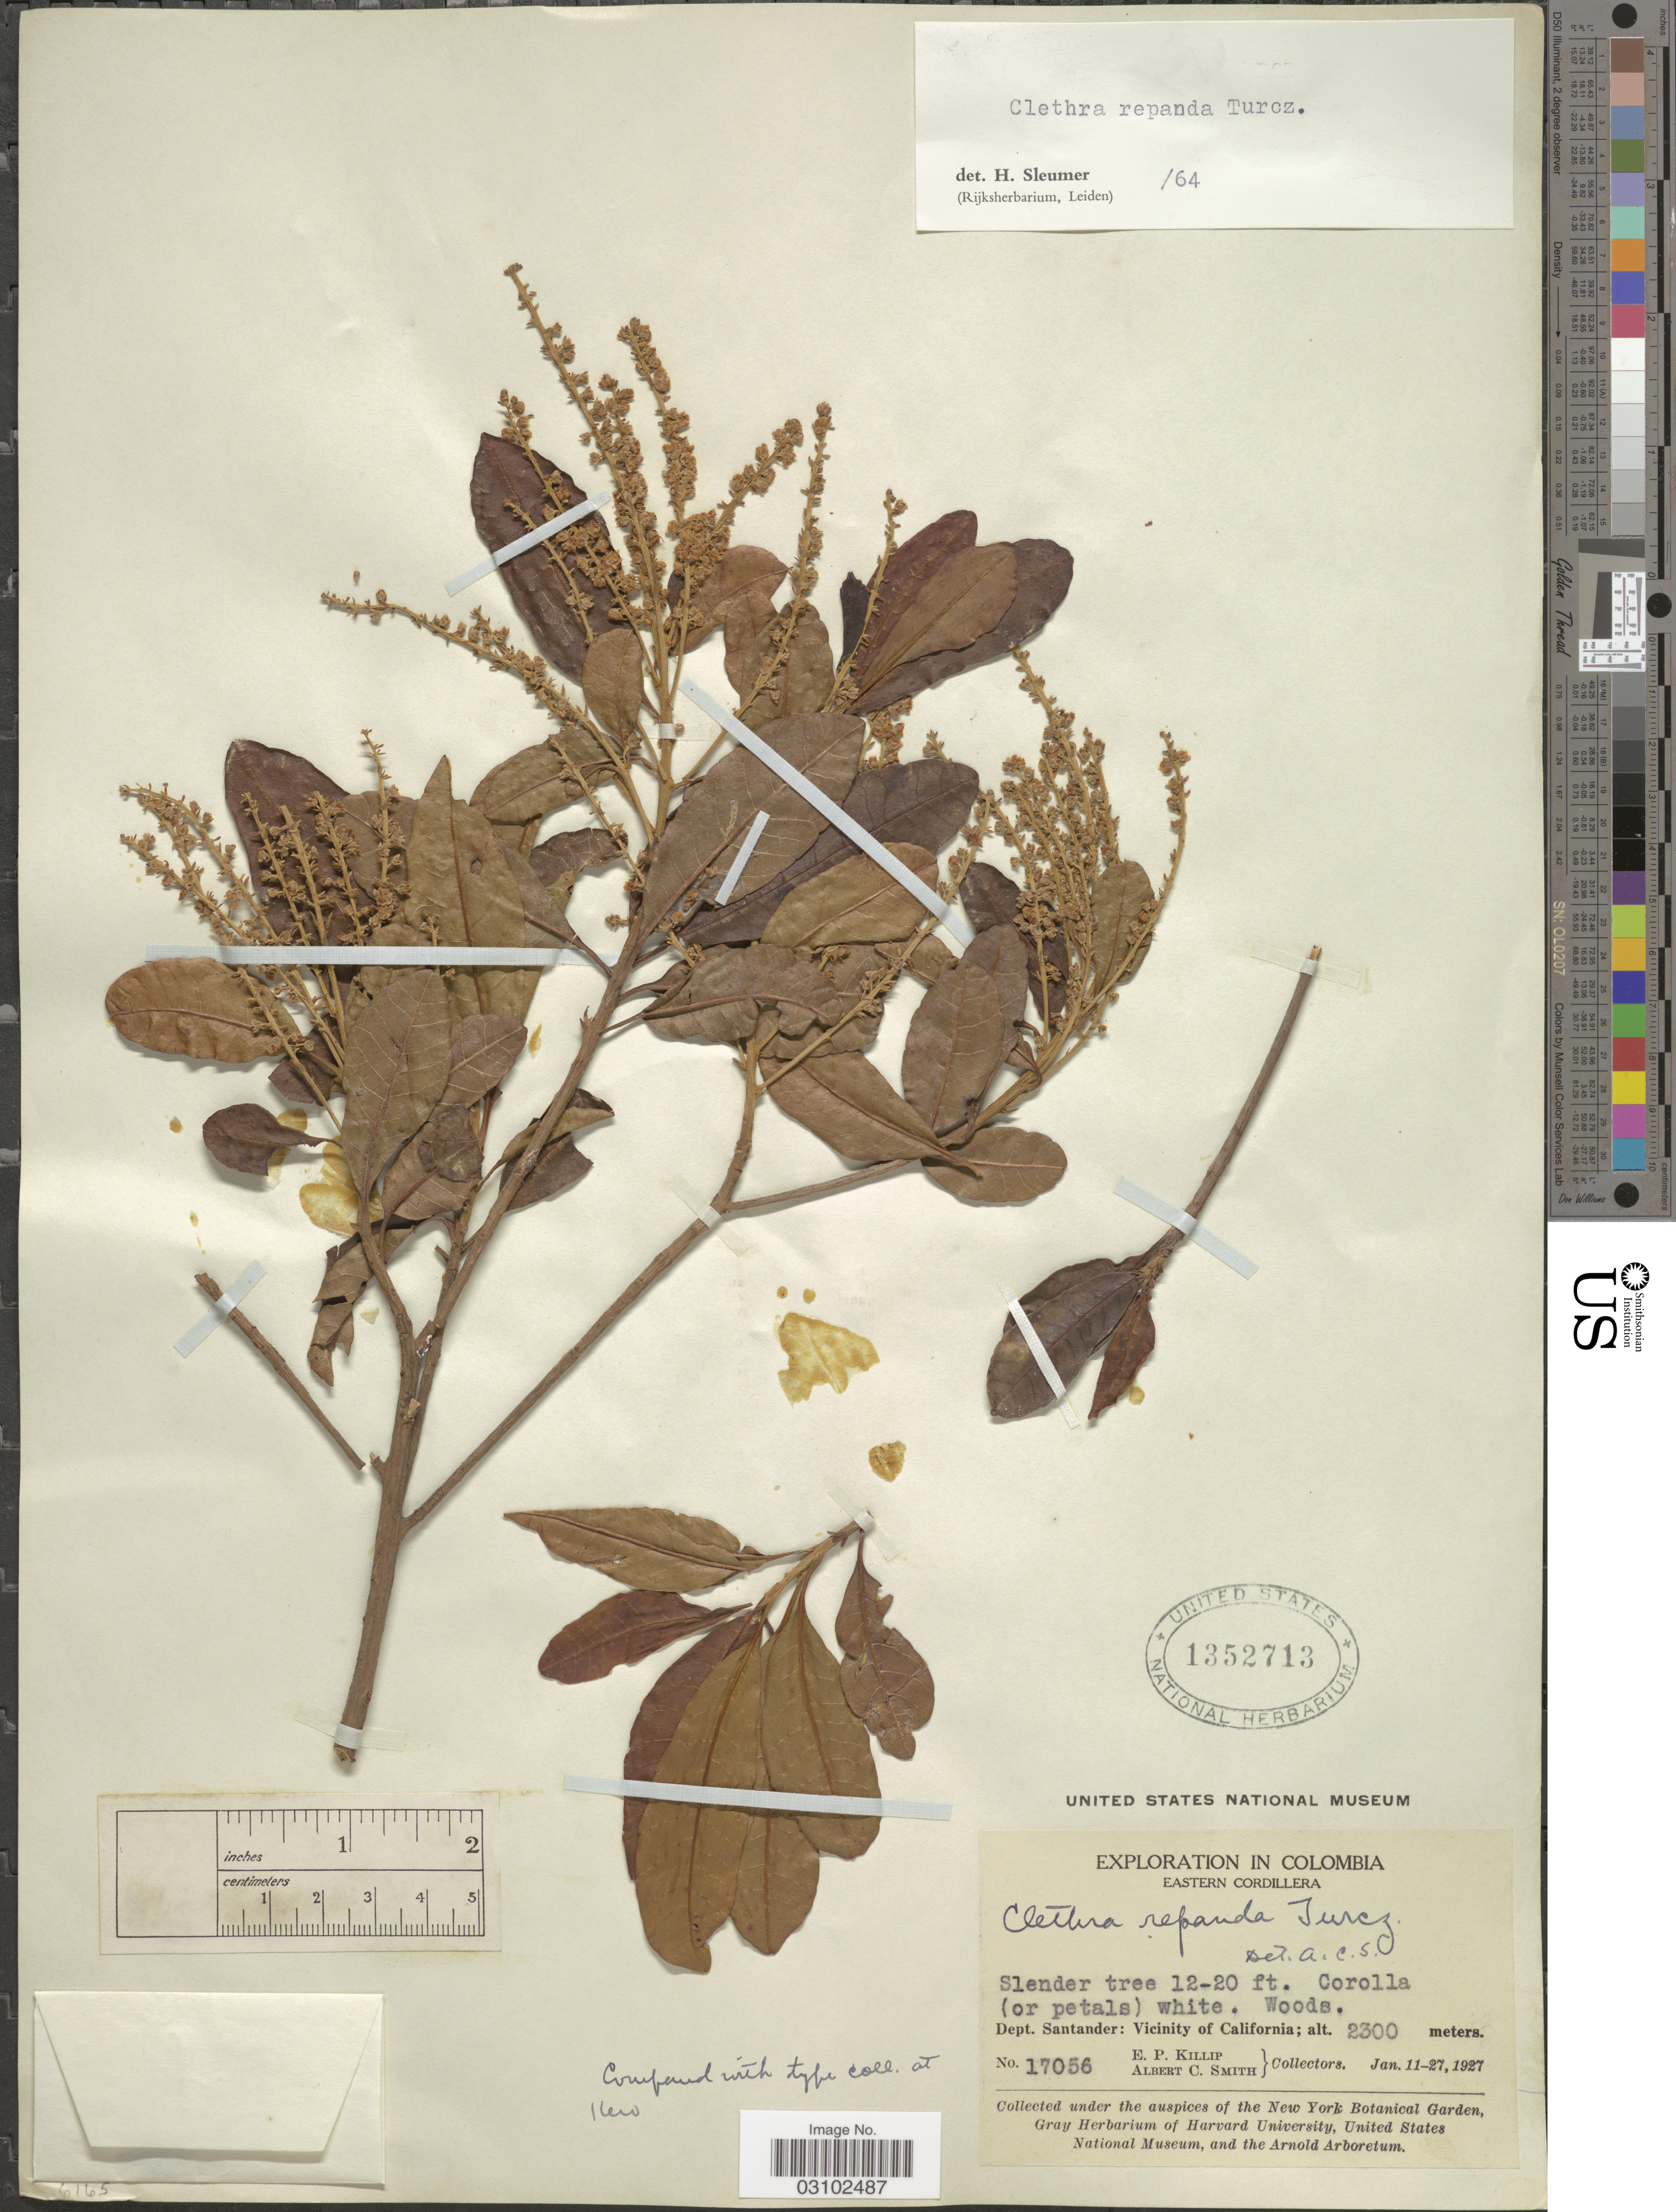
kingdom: Plantae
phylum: Tracheophyta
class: Magnoliopsida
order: Ericales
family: Clethraceae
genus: Clethra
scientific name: Clethra repanda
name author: Turcz.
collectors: E. P. Killip & A. C. Smith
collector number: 17056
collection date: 1927-01-11/1927-01-27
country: Colombia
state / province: Santander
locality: Eastern Cordillera. Dept. Santander: Vicinity of California.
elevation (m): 2300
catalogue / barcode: US 1352713